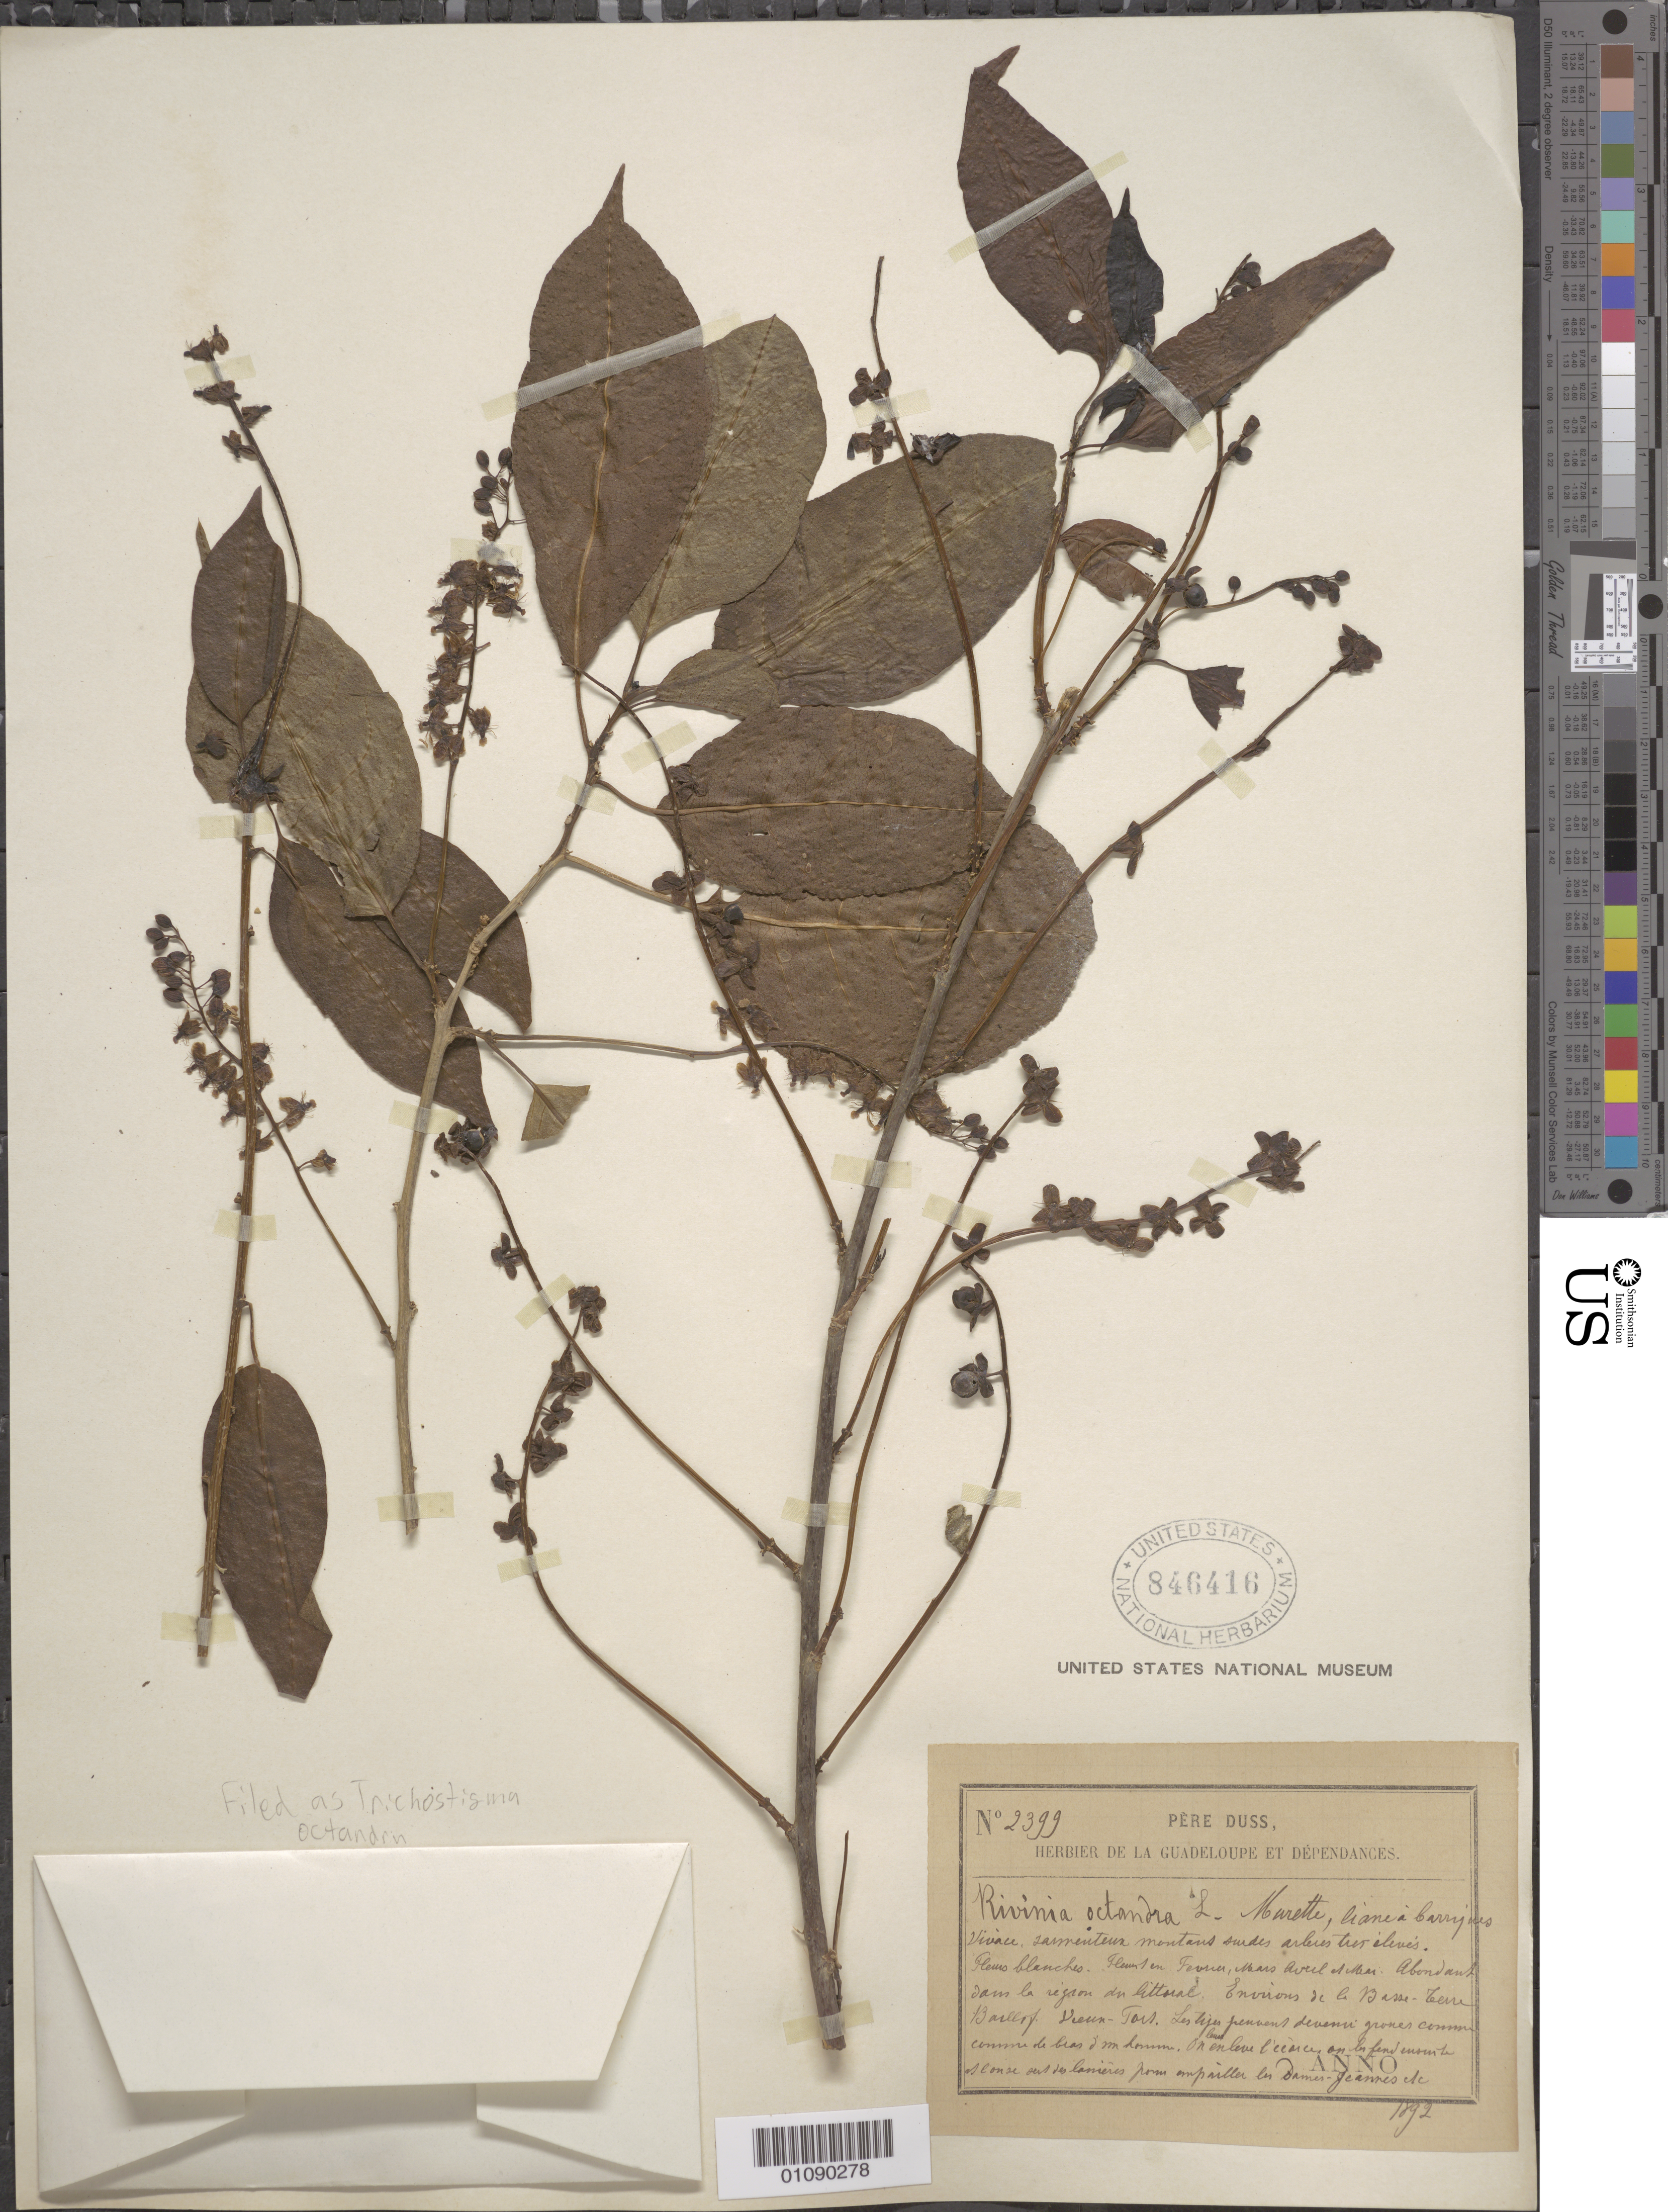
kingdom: Plantae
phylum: Tracheophyta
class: Magnoliopsida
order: Ranunculales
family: Menispermaceae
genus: Cissampelos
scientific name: Cissampelos pareira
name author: L.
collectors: Père Duss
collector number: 2399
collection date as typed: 1892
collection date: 1892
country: Guadeloupe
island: Basse Terre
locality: Baillif. Vieux-Tort. Environs de la Basse-Terre.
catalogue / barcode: US 846416